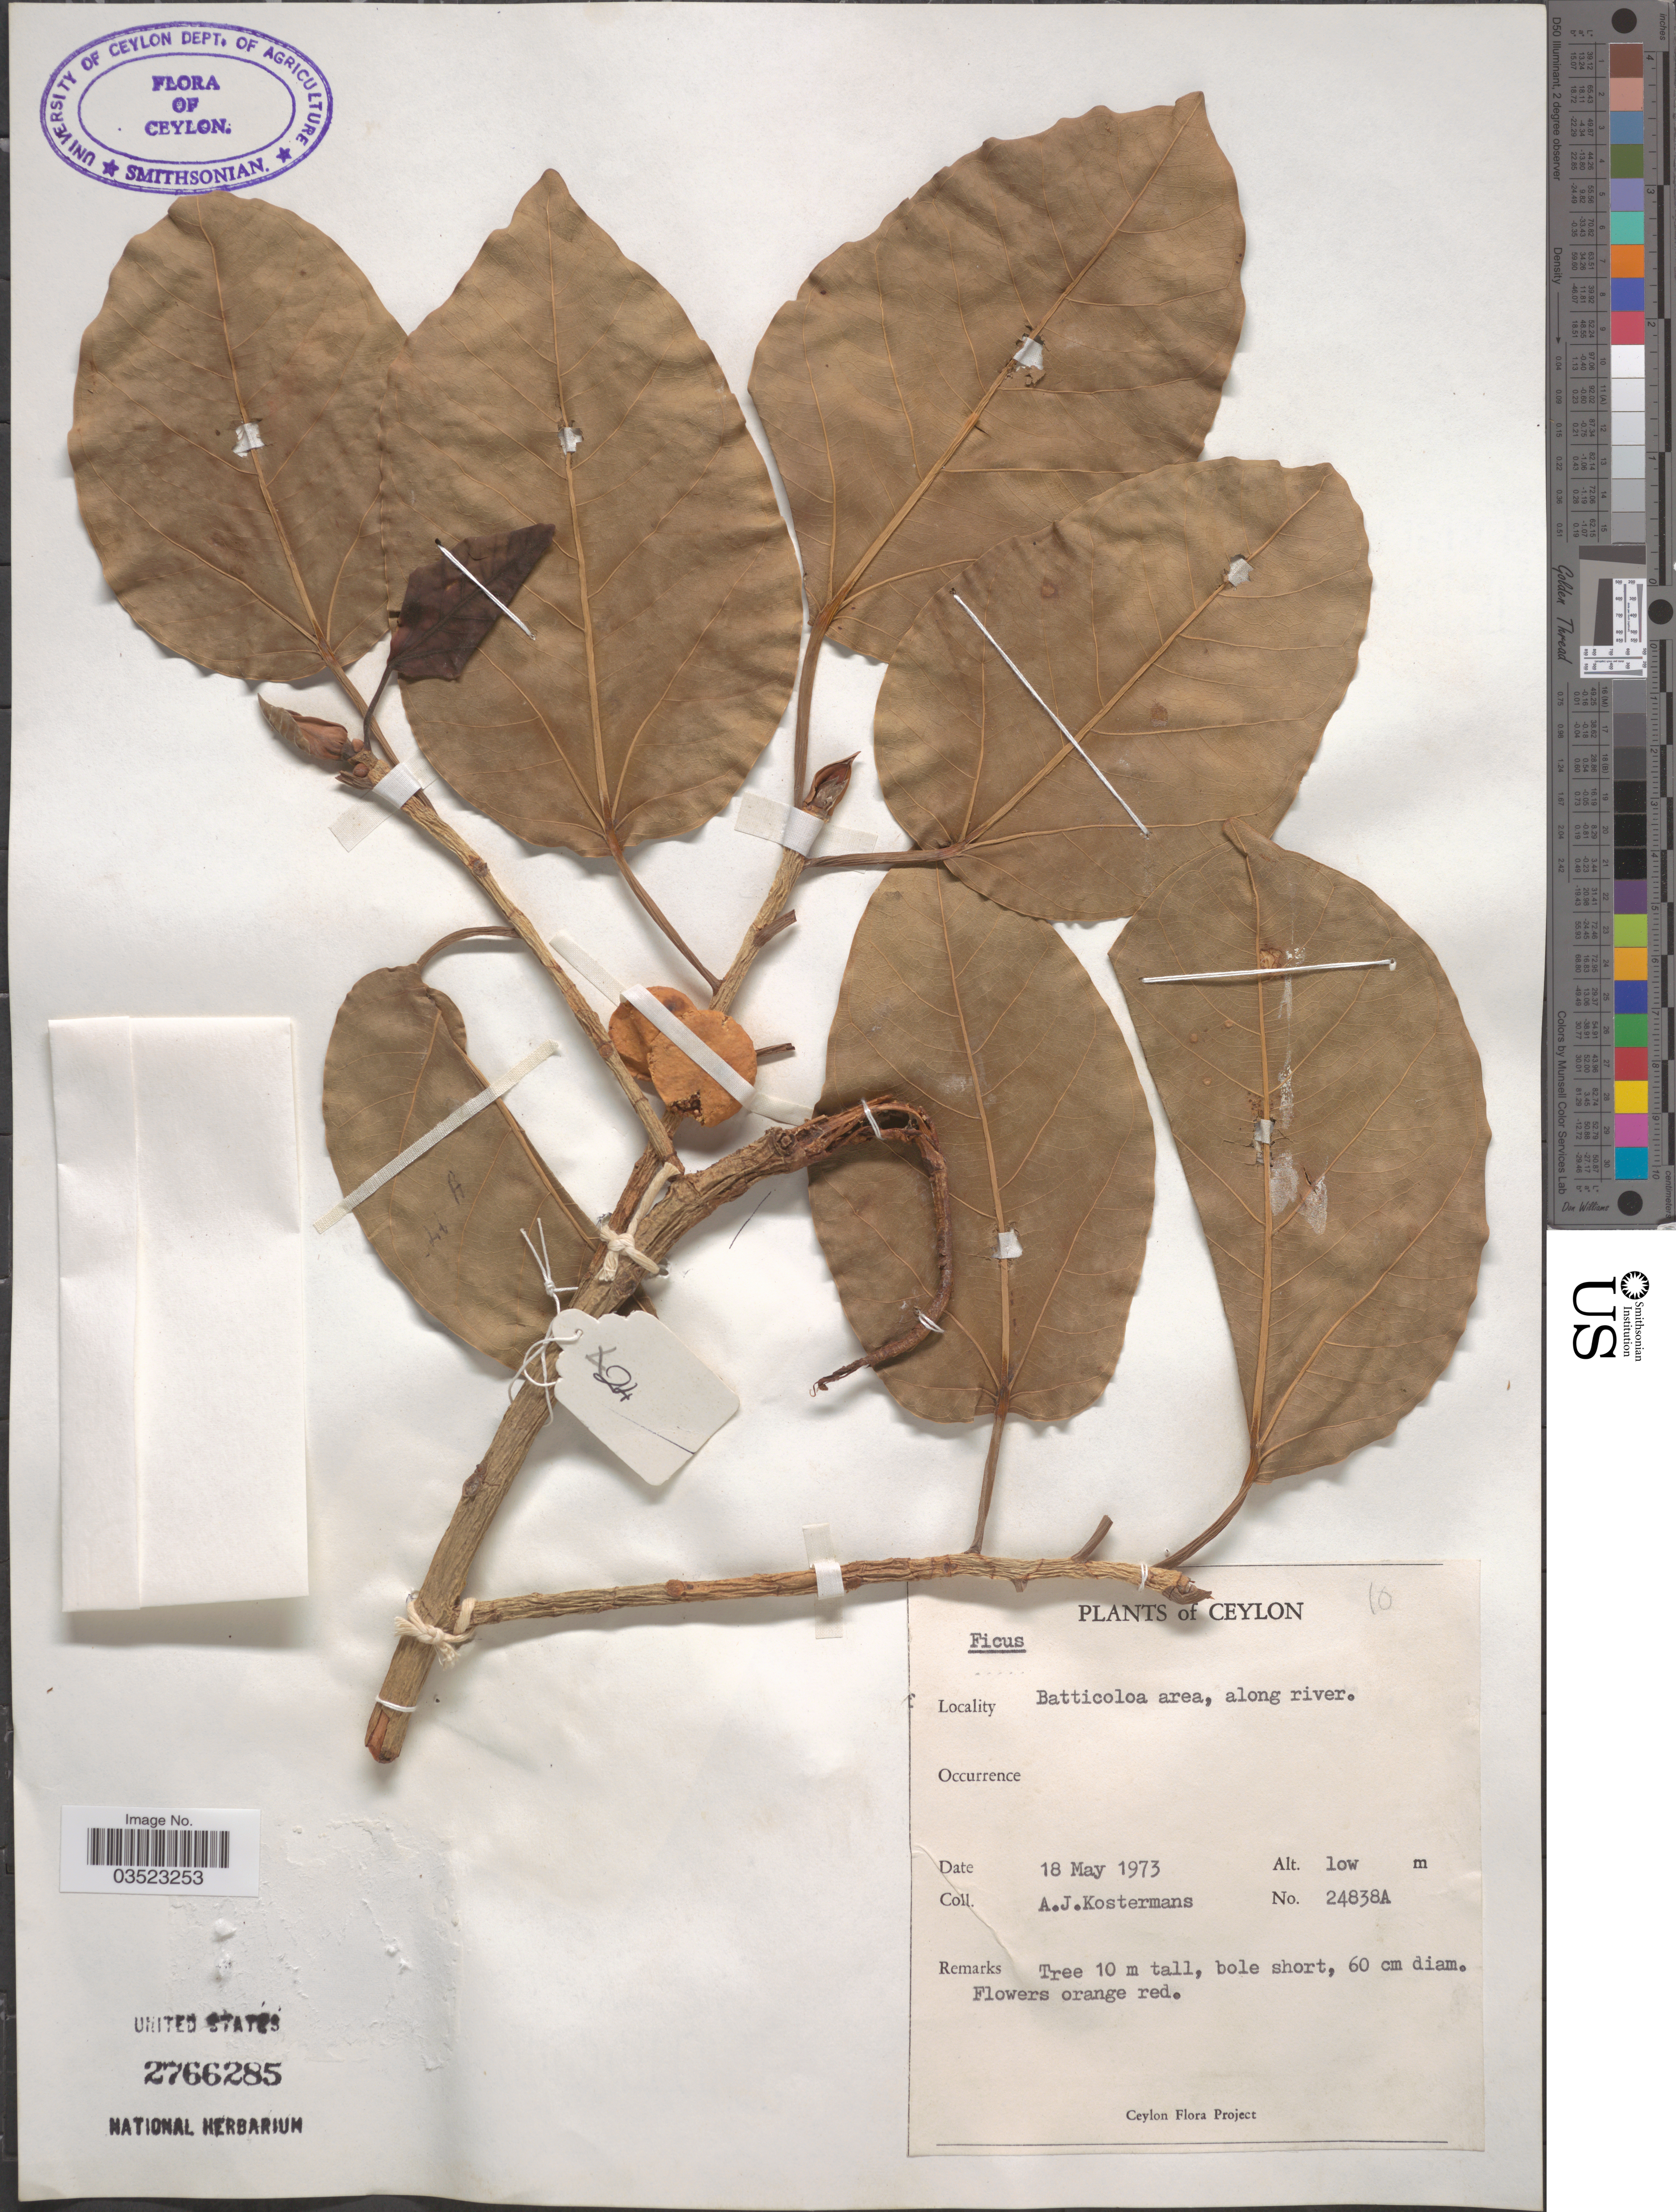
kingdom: Plantae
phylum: Tracheophyta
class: Magnoliopsida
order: Rosales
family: Moraceae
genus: Ficus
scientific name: Ficus sp.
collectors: A. J. G. Kostermans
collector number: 24838A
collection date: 1973-05-18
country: Sri Lanka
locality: Ceylon. Batticoloa area, along river.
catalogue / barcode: US 2766285